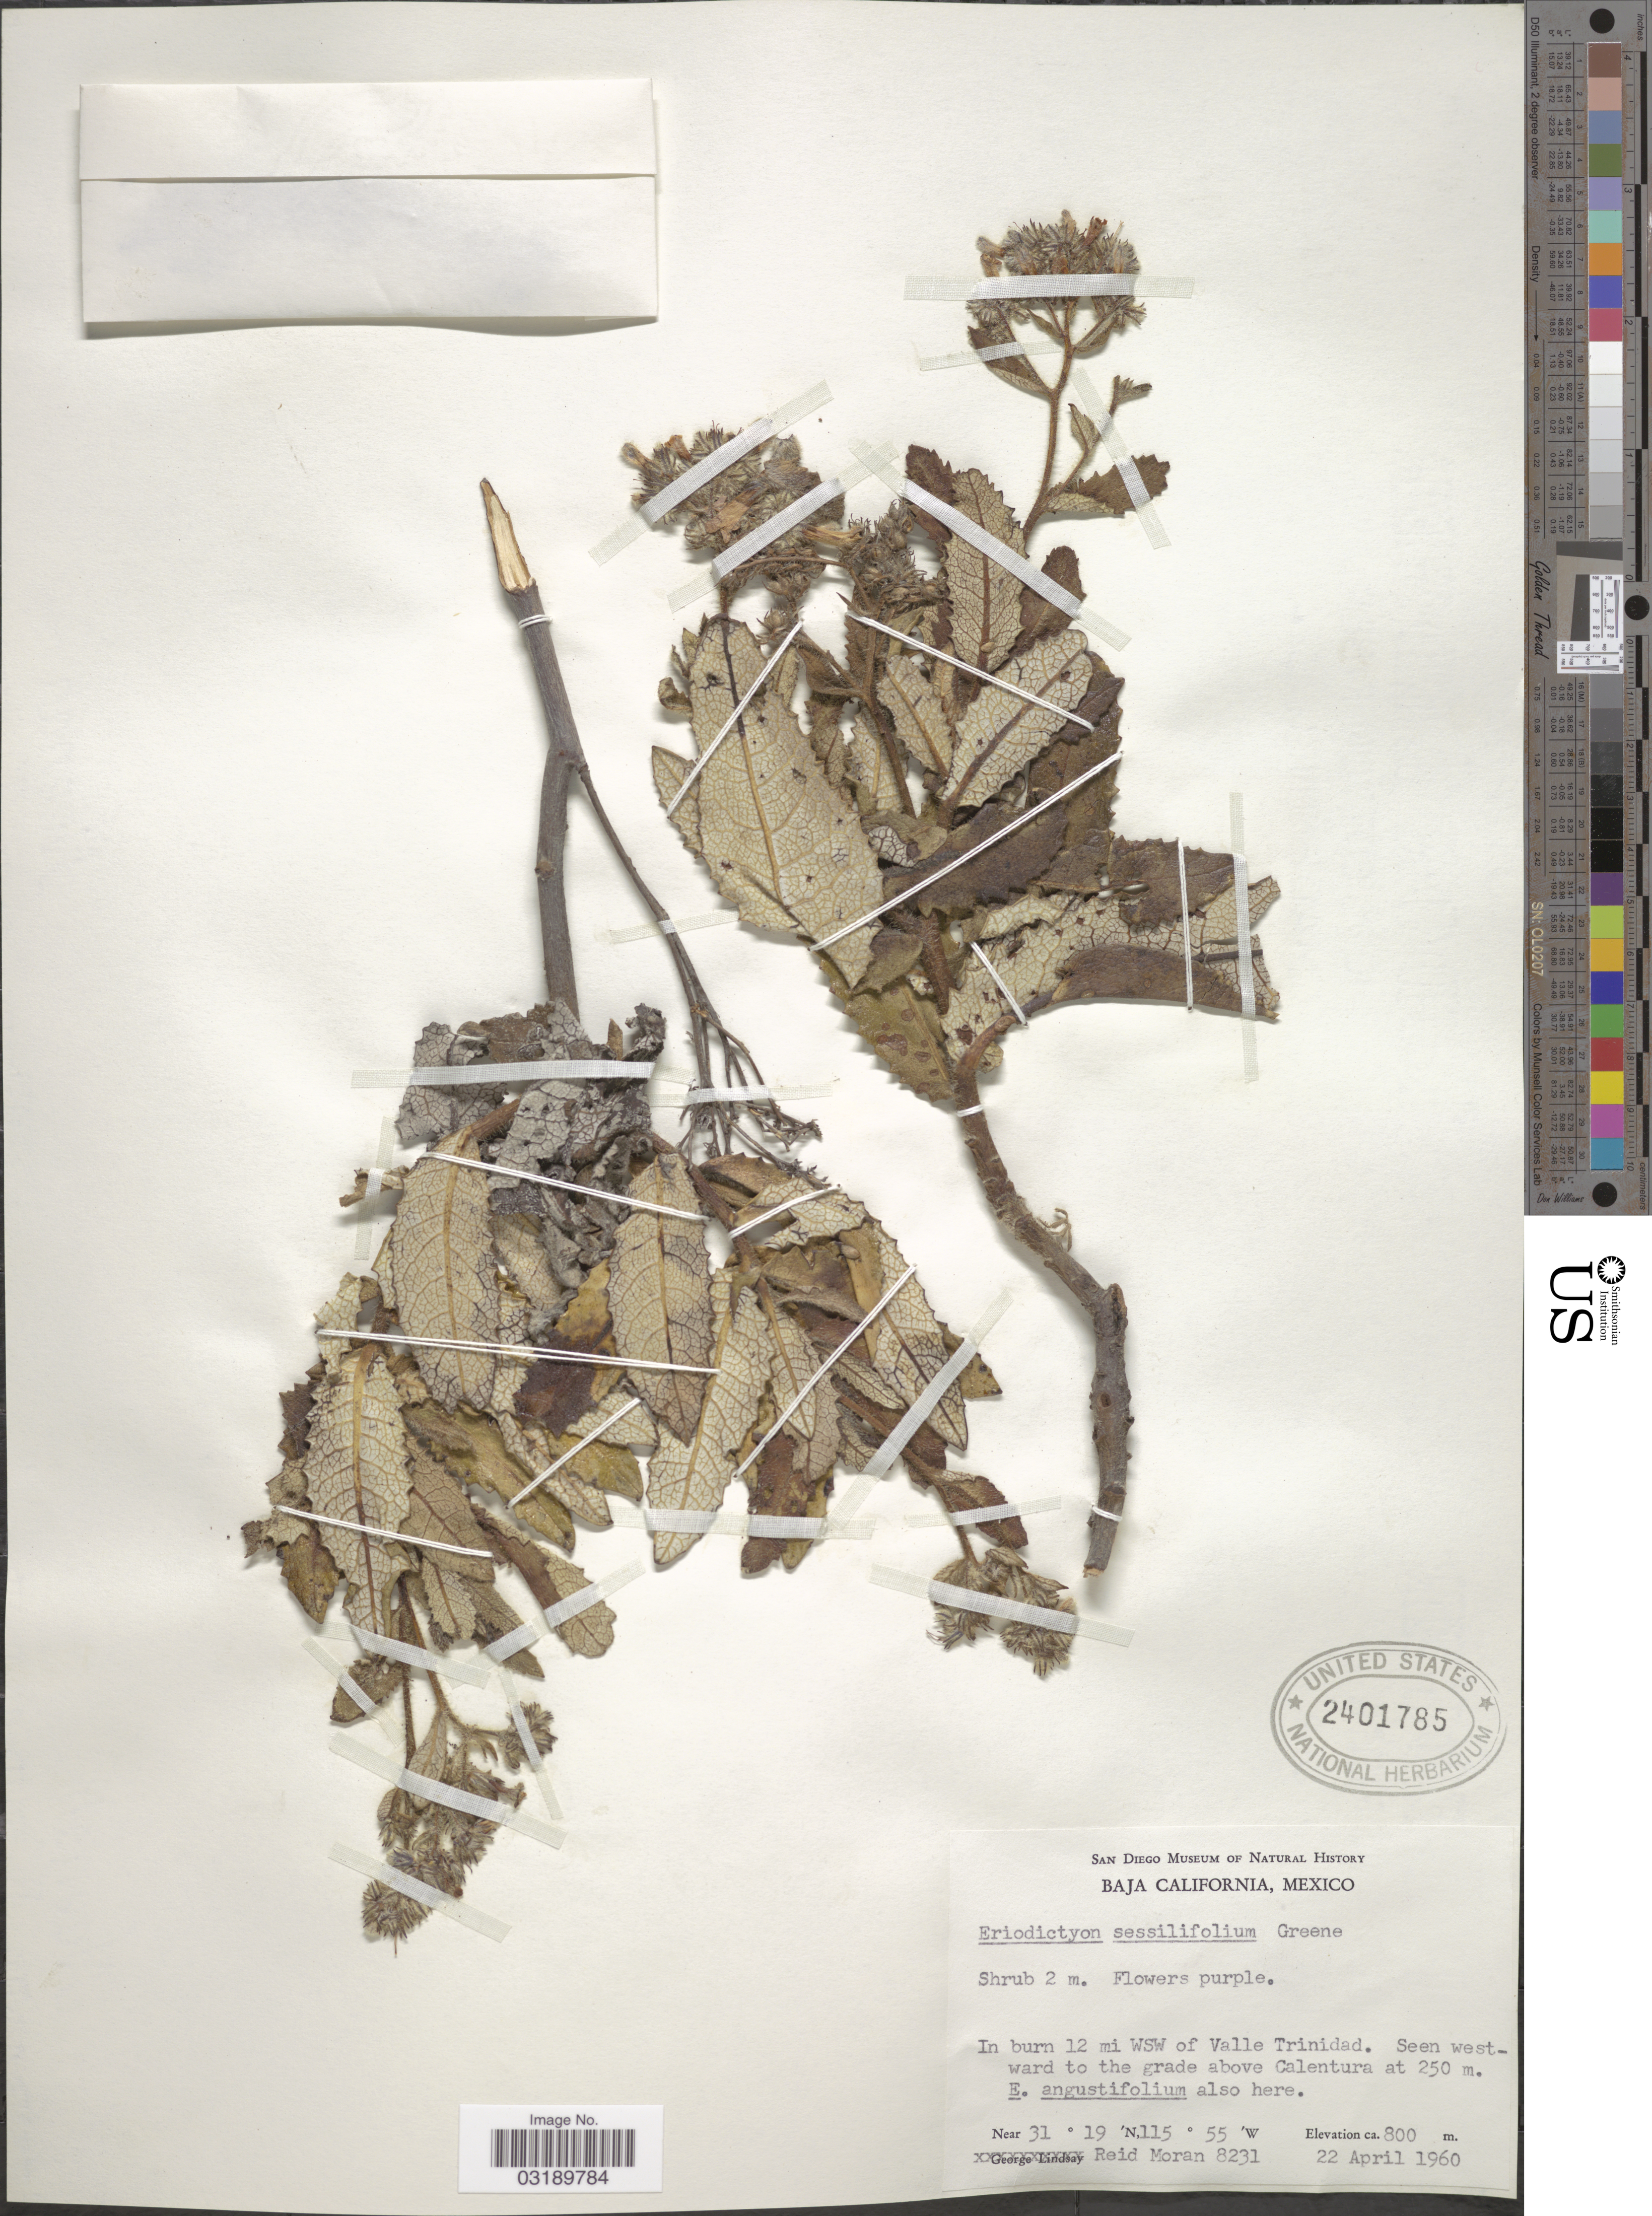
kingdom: Plantae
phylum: Tracheophyta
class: Magnoliopsida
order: Boraginales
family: Namaceae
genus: Eriodictyon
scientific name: Eriodictyon sessilifolium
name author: Greene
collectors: R. Moran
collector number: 8231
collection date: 1960-04-22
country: Mexico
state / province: Baja California Norte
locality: In burn 12 mi WSW of Valle Trinidad. Seen westward to the grade above Calentura at 250 m.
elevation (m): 800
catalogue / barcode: US 2401785